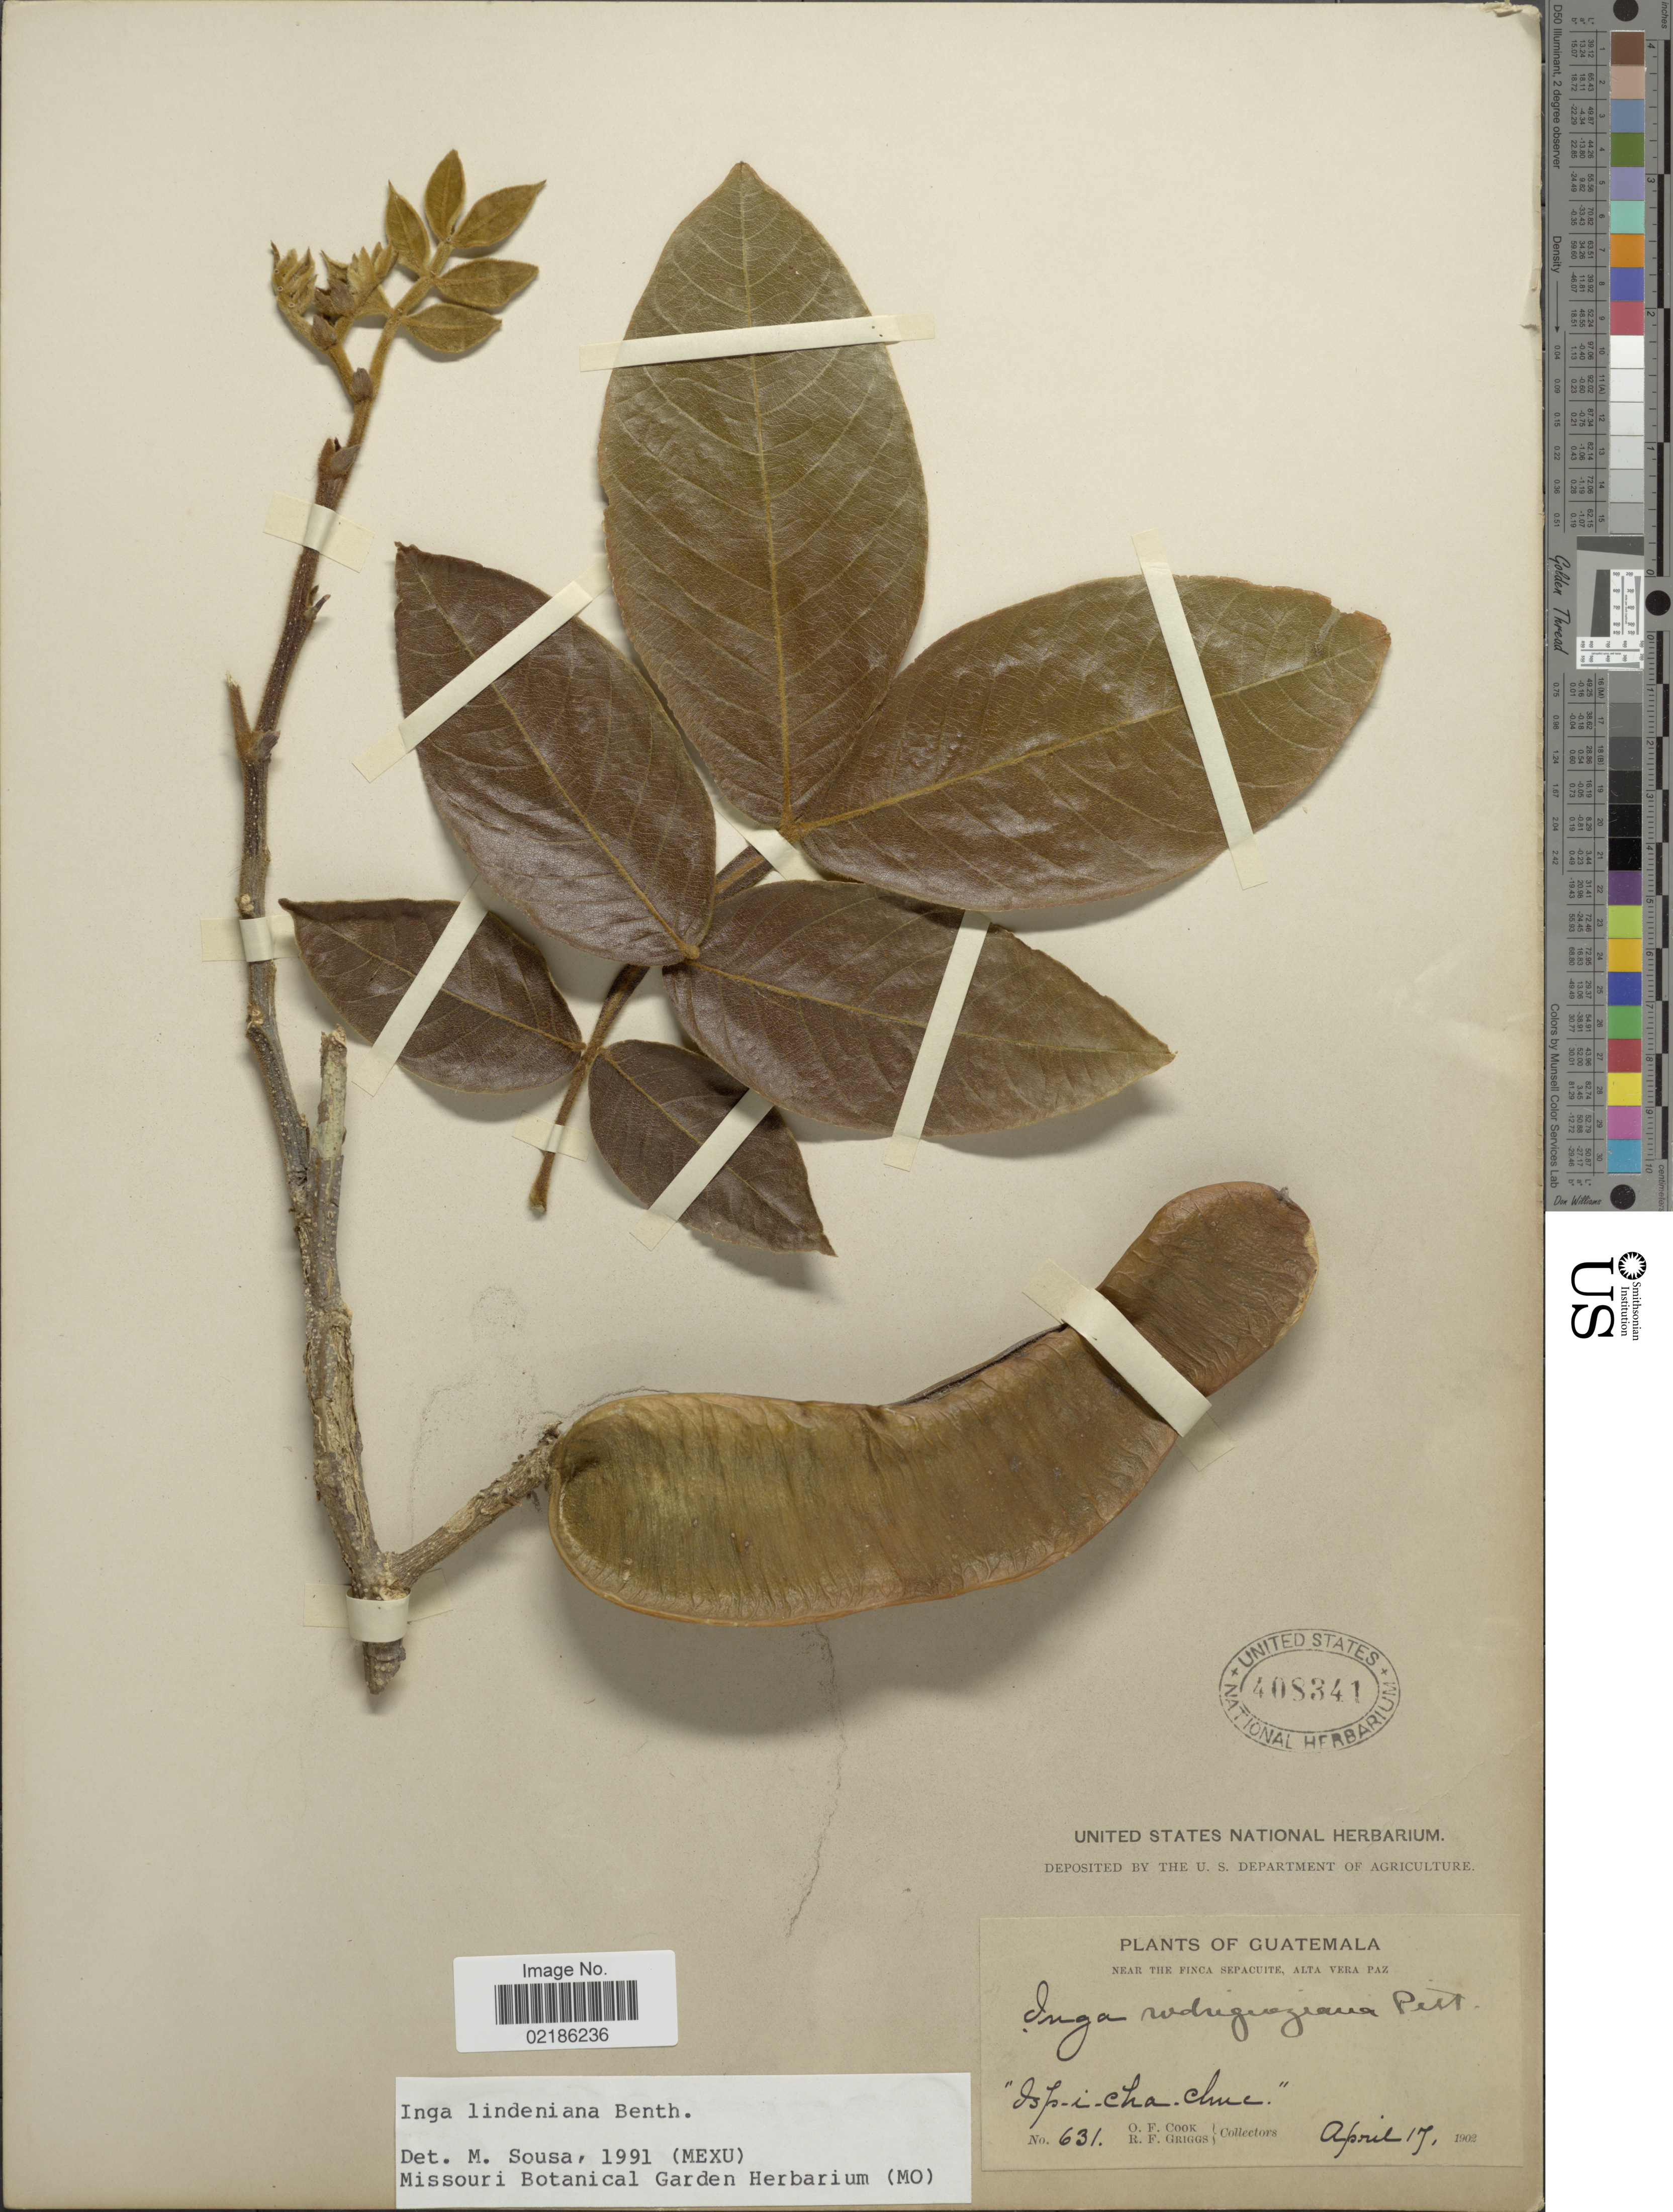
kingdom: Plantae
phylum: Tracheophyta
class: Magnoliopsida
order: Fabales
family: Fabaceae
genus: Inga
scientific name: Inga lindeniana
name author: Benth.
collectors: O. F. Cook & R. F. Griggs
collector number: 631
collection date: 1902-04-17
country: Guatemala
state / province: Alta Verapaz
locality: Near the Finca Sepacuite, Alta Vera Paz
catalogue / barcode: US 408341